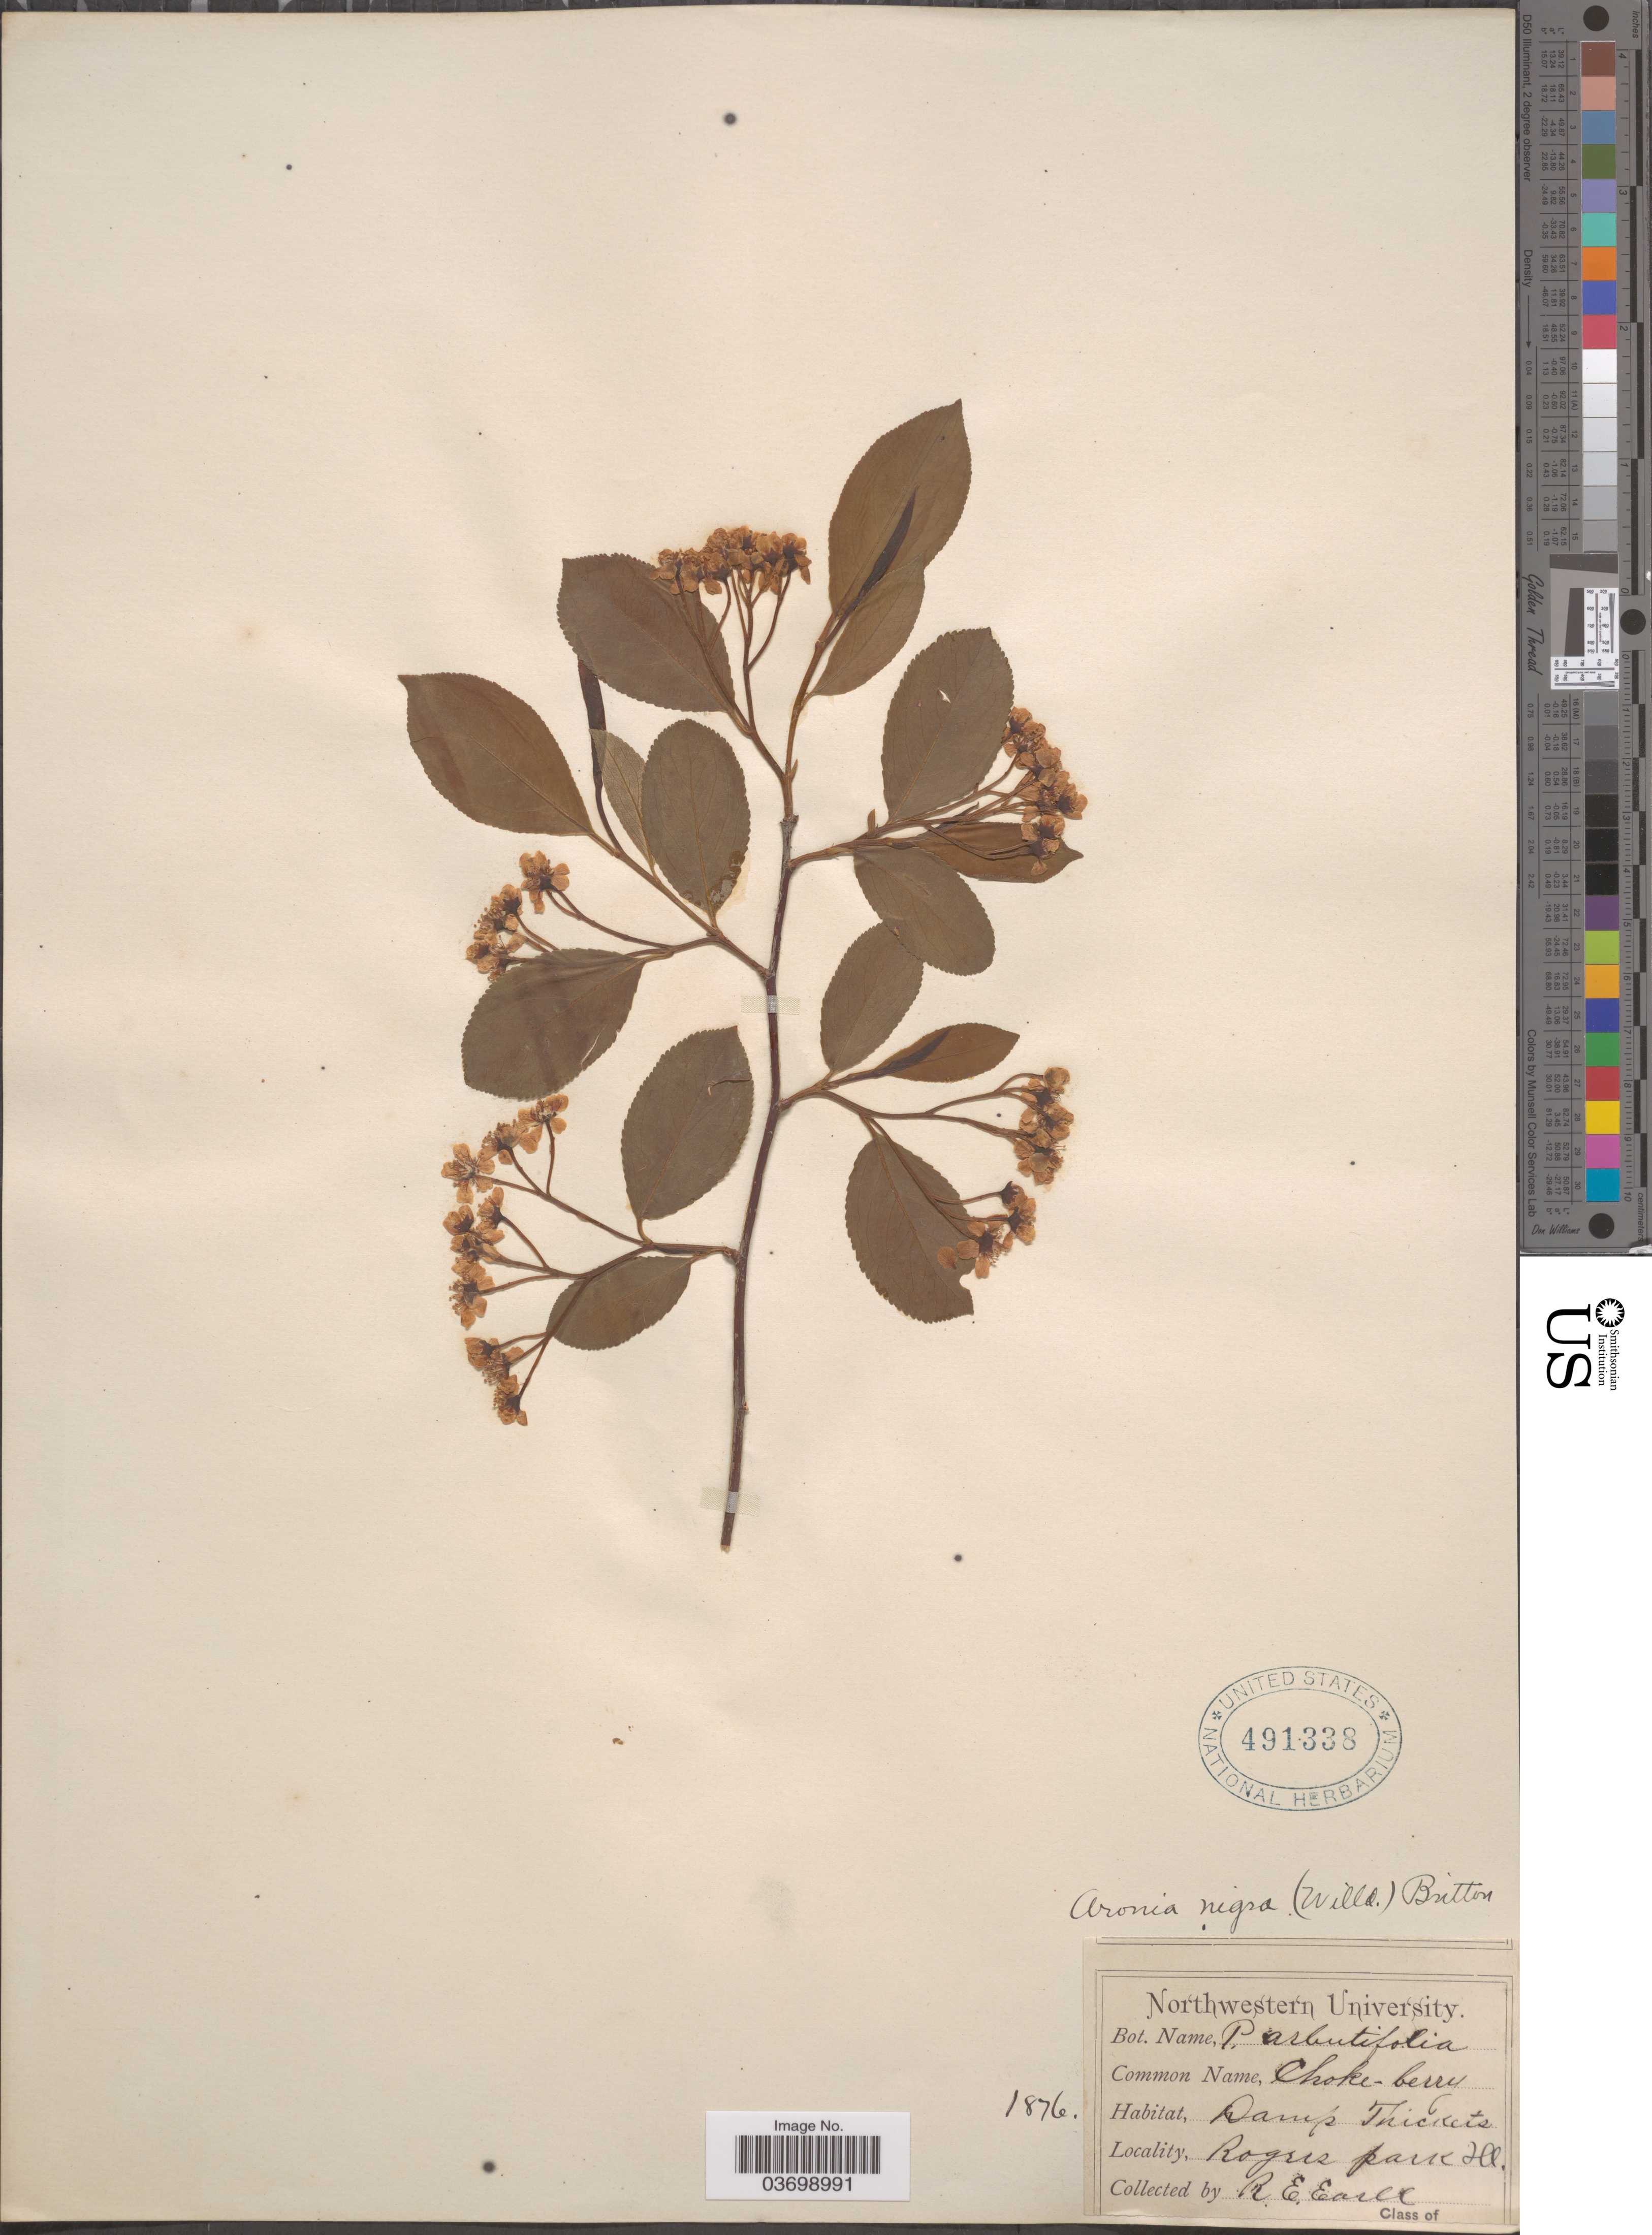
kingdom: Plantae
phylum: Tracheophyta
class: Magnoliopsida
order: Rosales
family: Rosaceae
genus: Aronia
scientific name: Aronia melanocarpa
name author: (Michx.) Elliott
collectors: R. Earll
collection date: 1876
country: United States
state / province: Illinois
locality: Damp Thickets, Rogers Park.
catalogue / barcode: US 491338